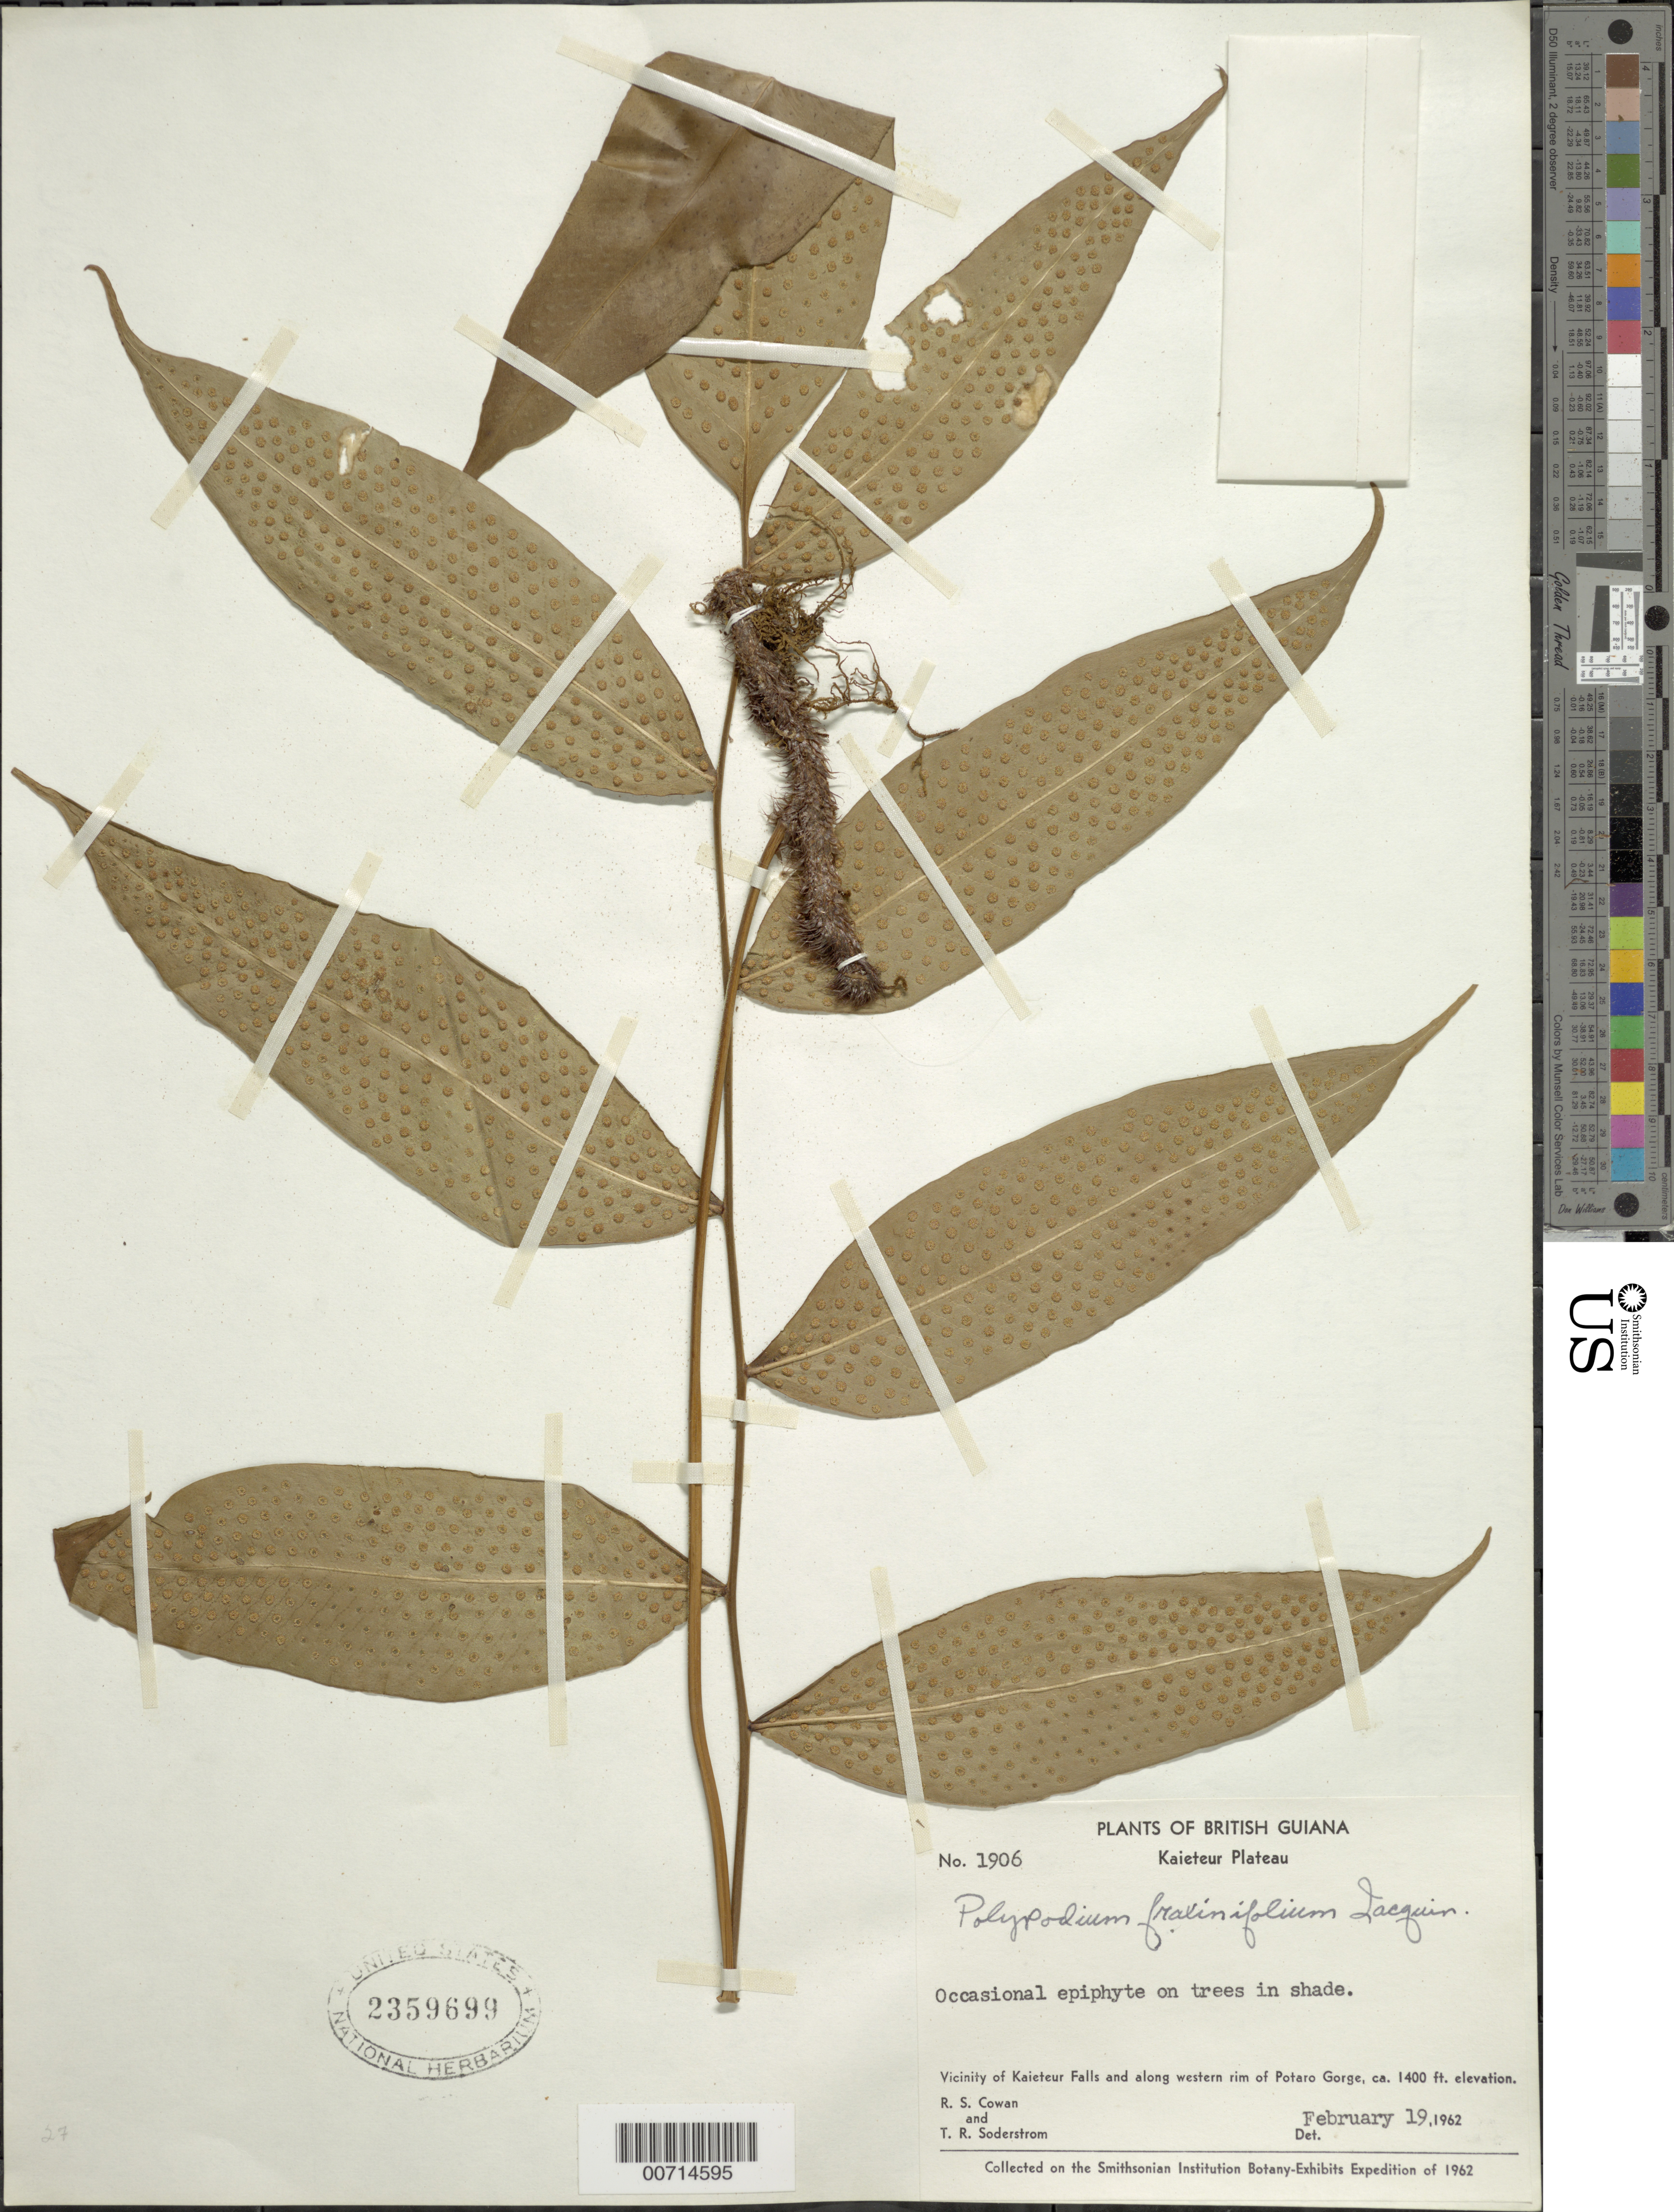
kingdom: Plantae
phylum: Tracheophyta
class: Polypodiopsida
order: Polypodiales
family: Polypodiaceae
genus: Serpocaulon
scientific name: Serpocaulon caceresii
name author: A.R. Sm.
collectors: R. S. Cowan & T. R. Soderstrom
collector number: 1906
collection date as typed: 19-Feb-62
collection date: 1962-02-19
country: Guyana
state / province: Potaro-Siparuni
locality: Kaieteur Plateau, vicinity of Kaieteur Falls and western rim of Potaro Gorge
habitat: On trees in shade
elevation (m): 427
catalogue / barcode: US 2359699